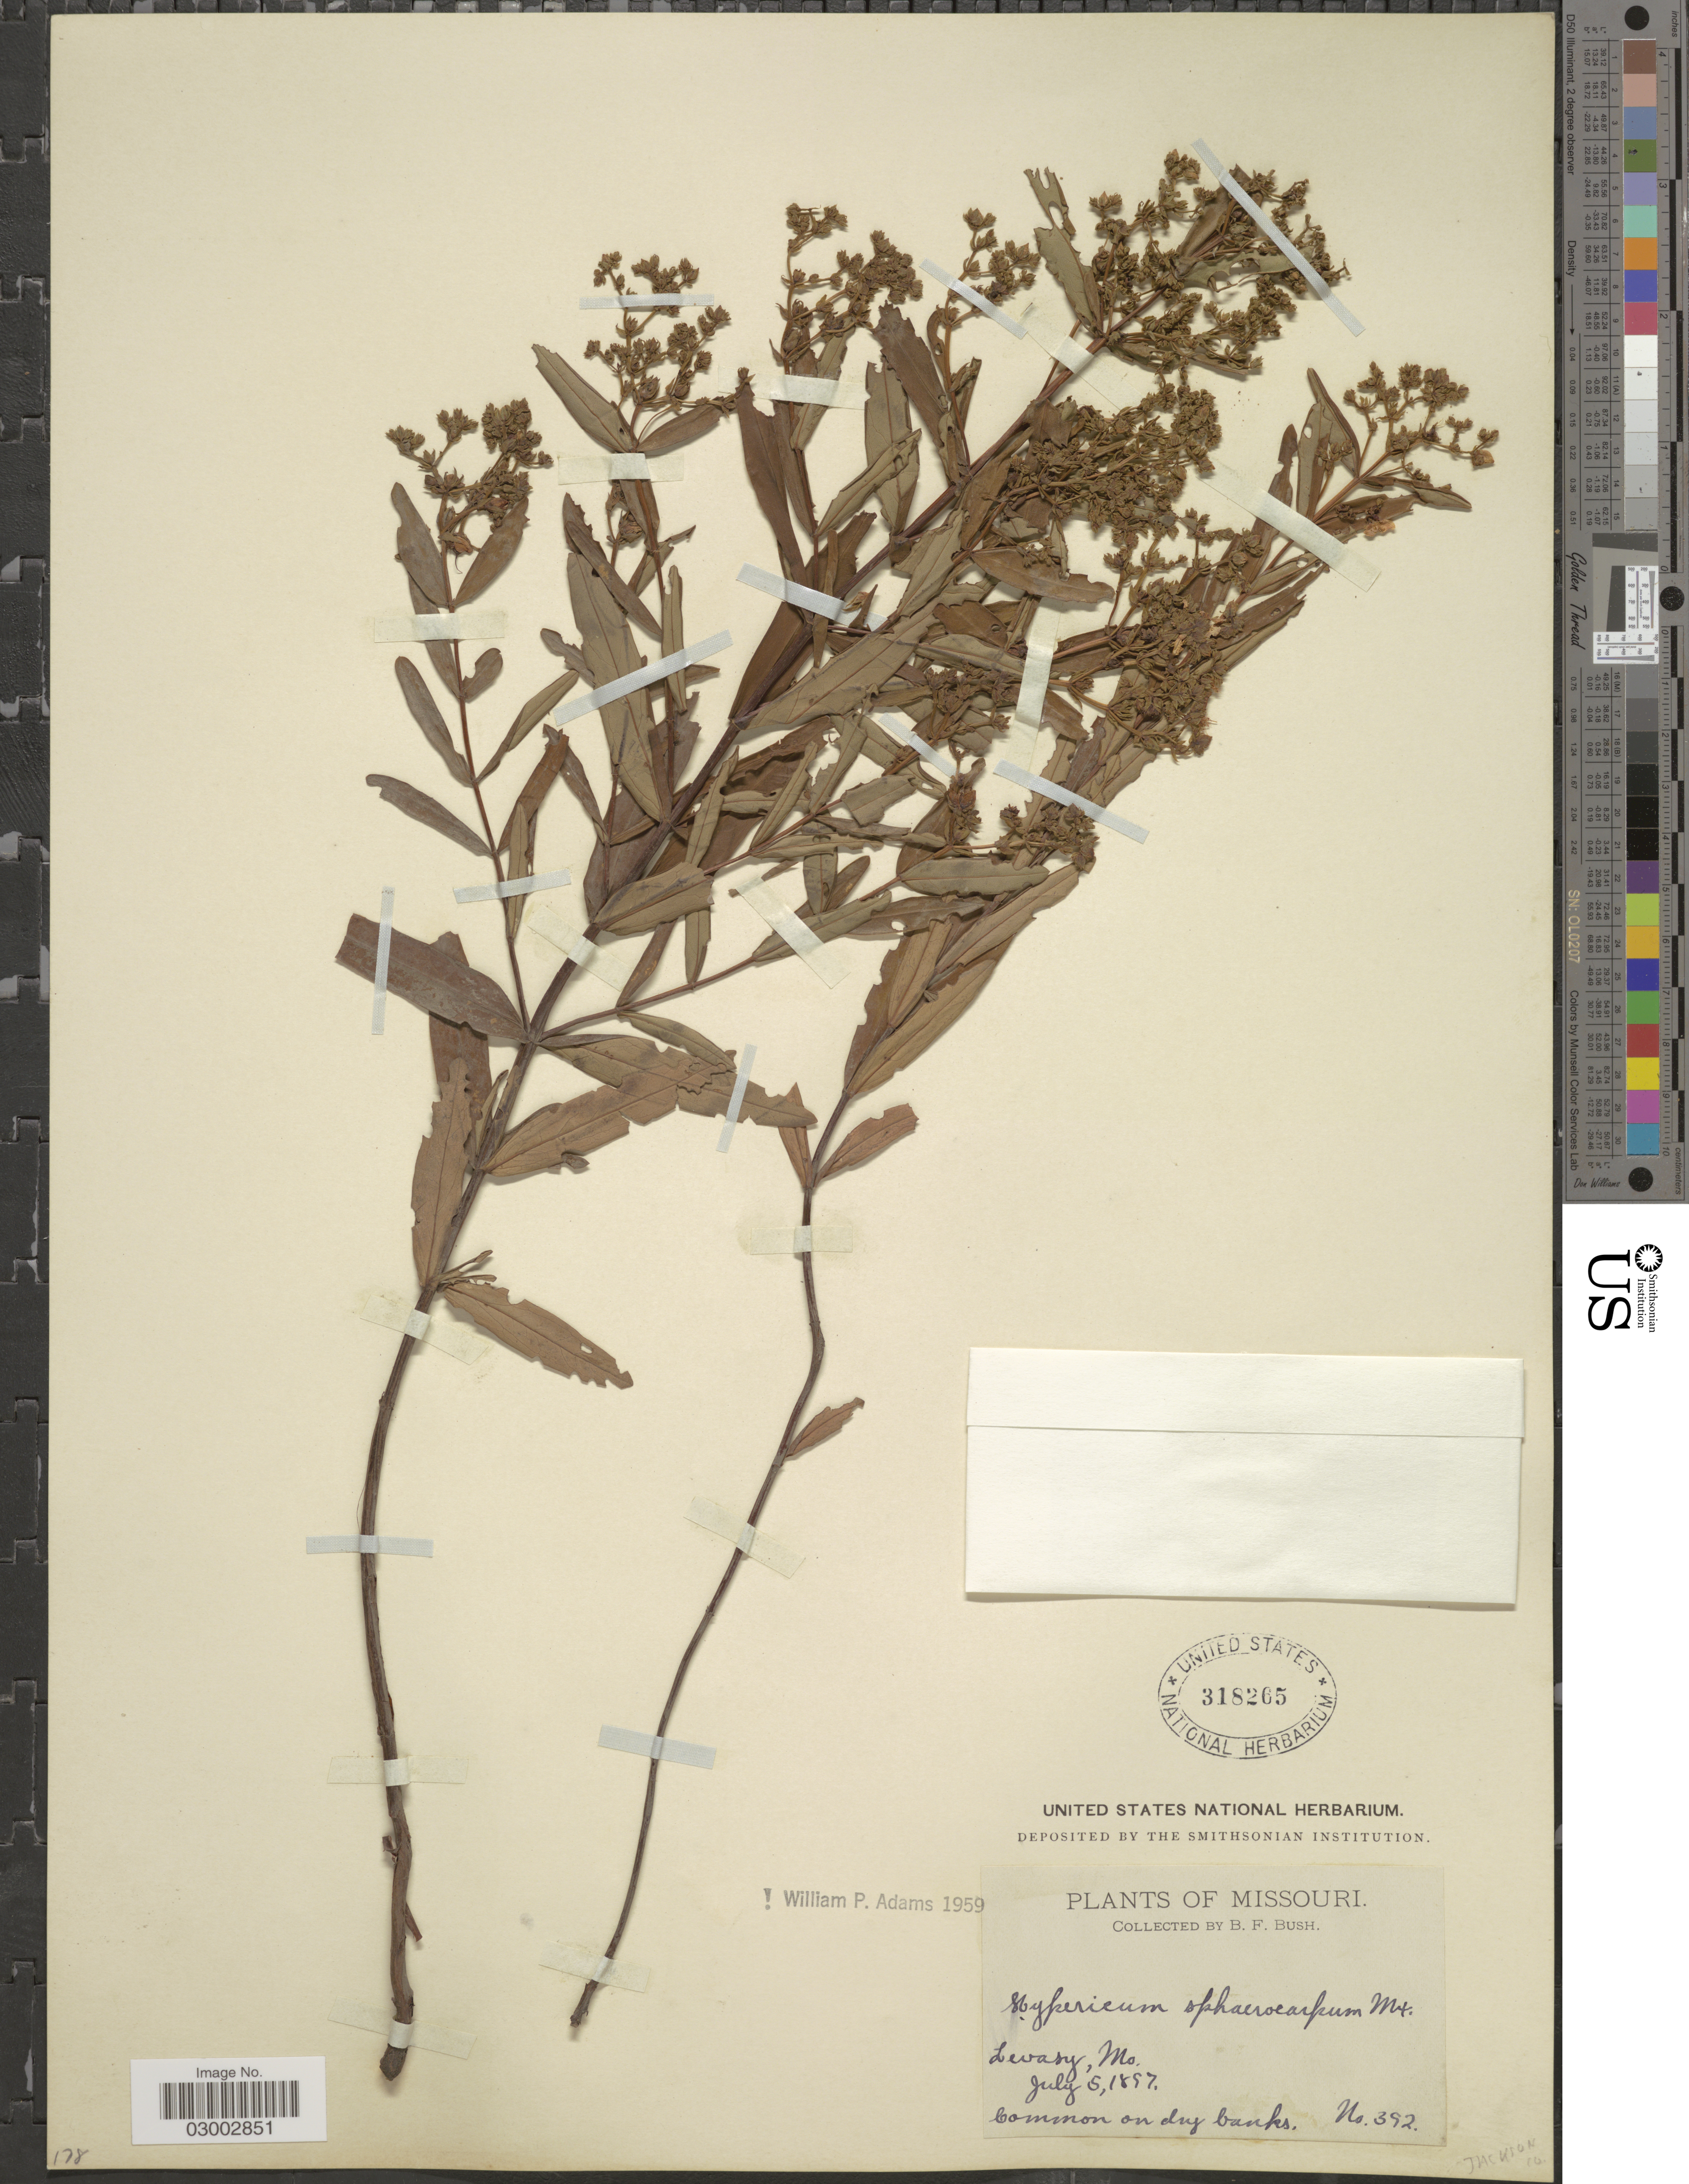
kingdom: Plantae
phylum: Tracheophyta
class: Magnoliopsida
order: Malpighiales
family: Hypericaceae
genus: Hypericum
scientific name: Hypericum sphaerocarpum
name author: Michx.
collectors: B. F. Bush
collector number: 392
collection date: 1897-07-05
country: United States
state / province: Missouri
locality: Levasy, Mo. Common in dry banks.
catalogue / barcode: US 318265